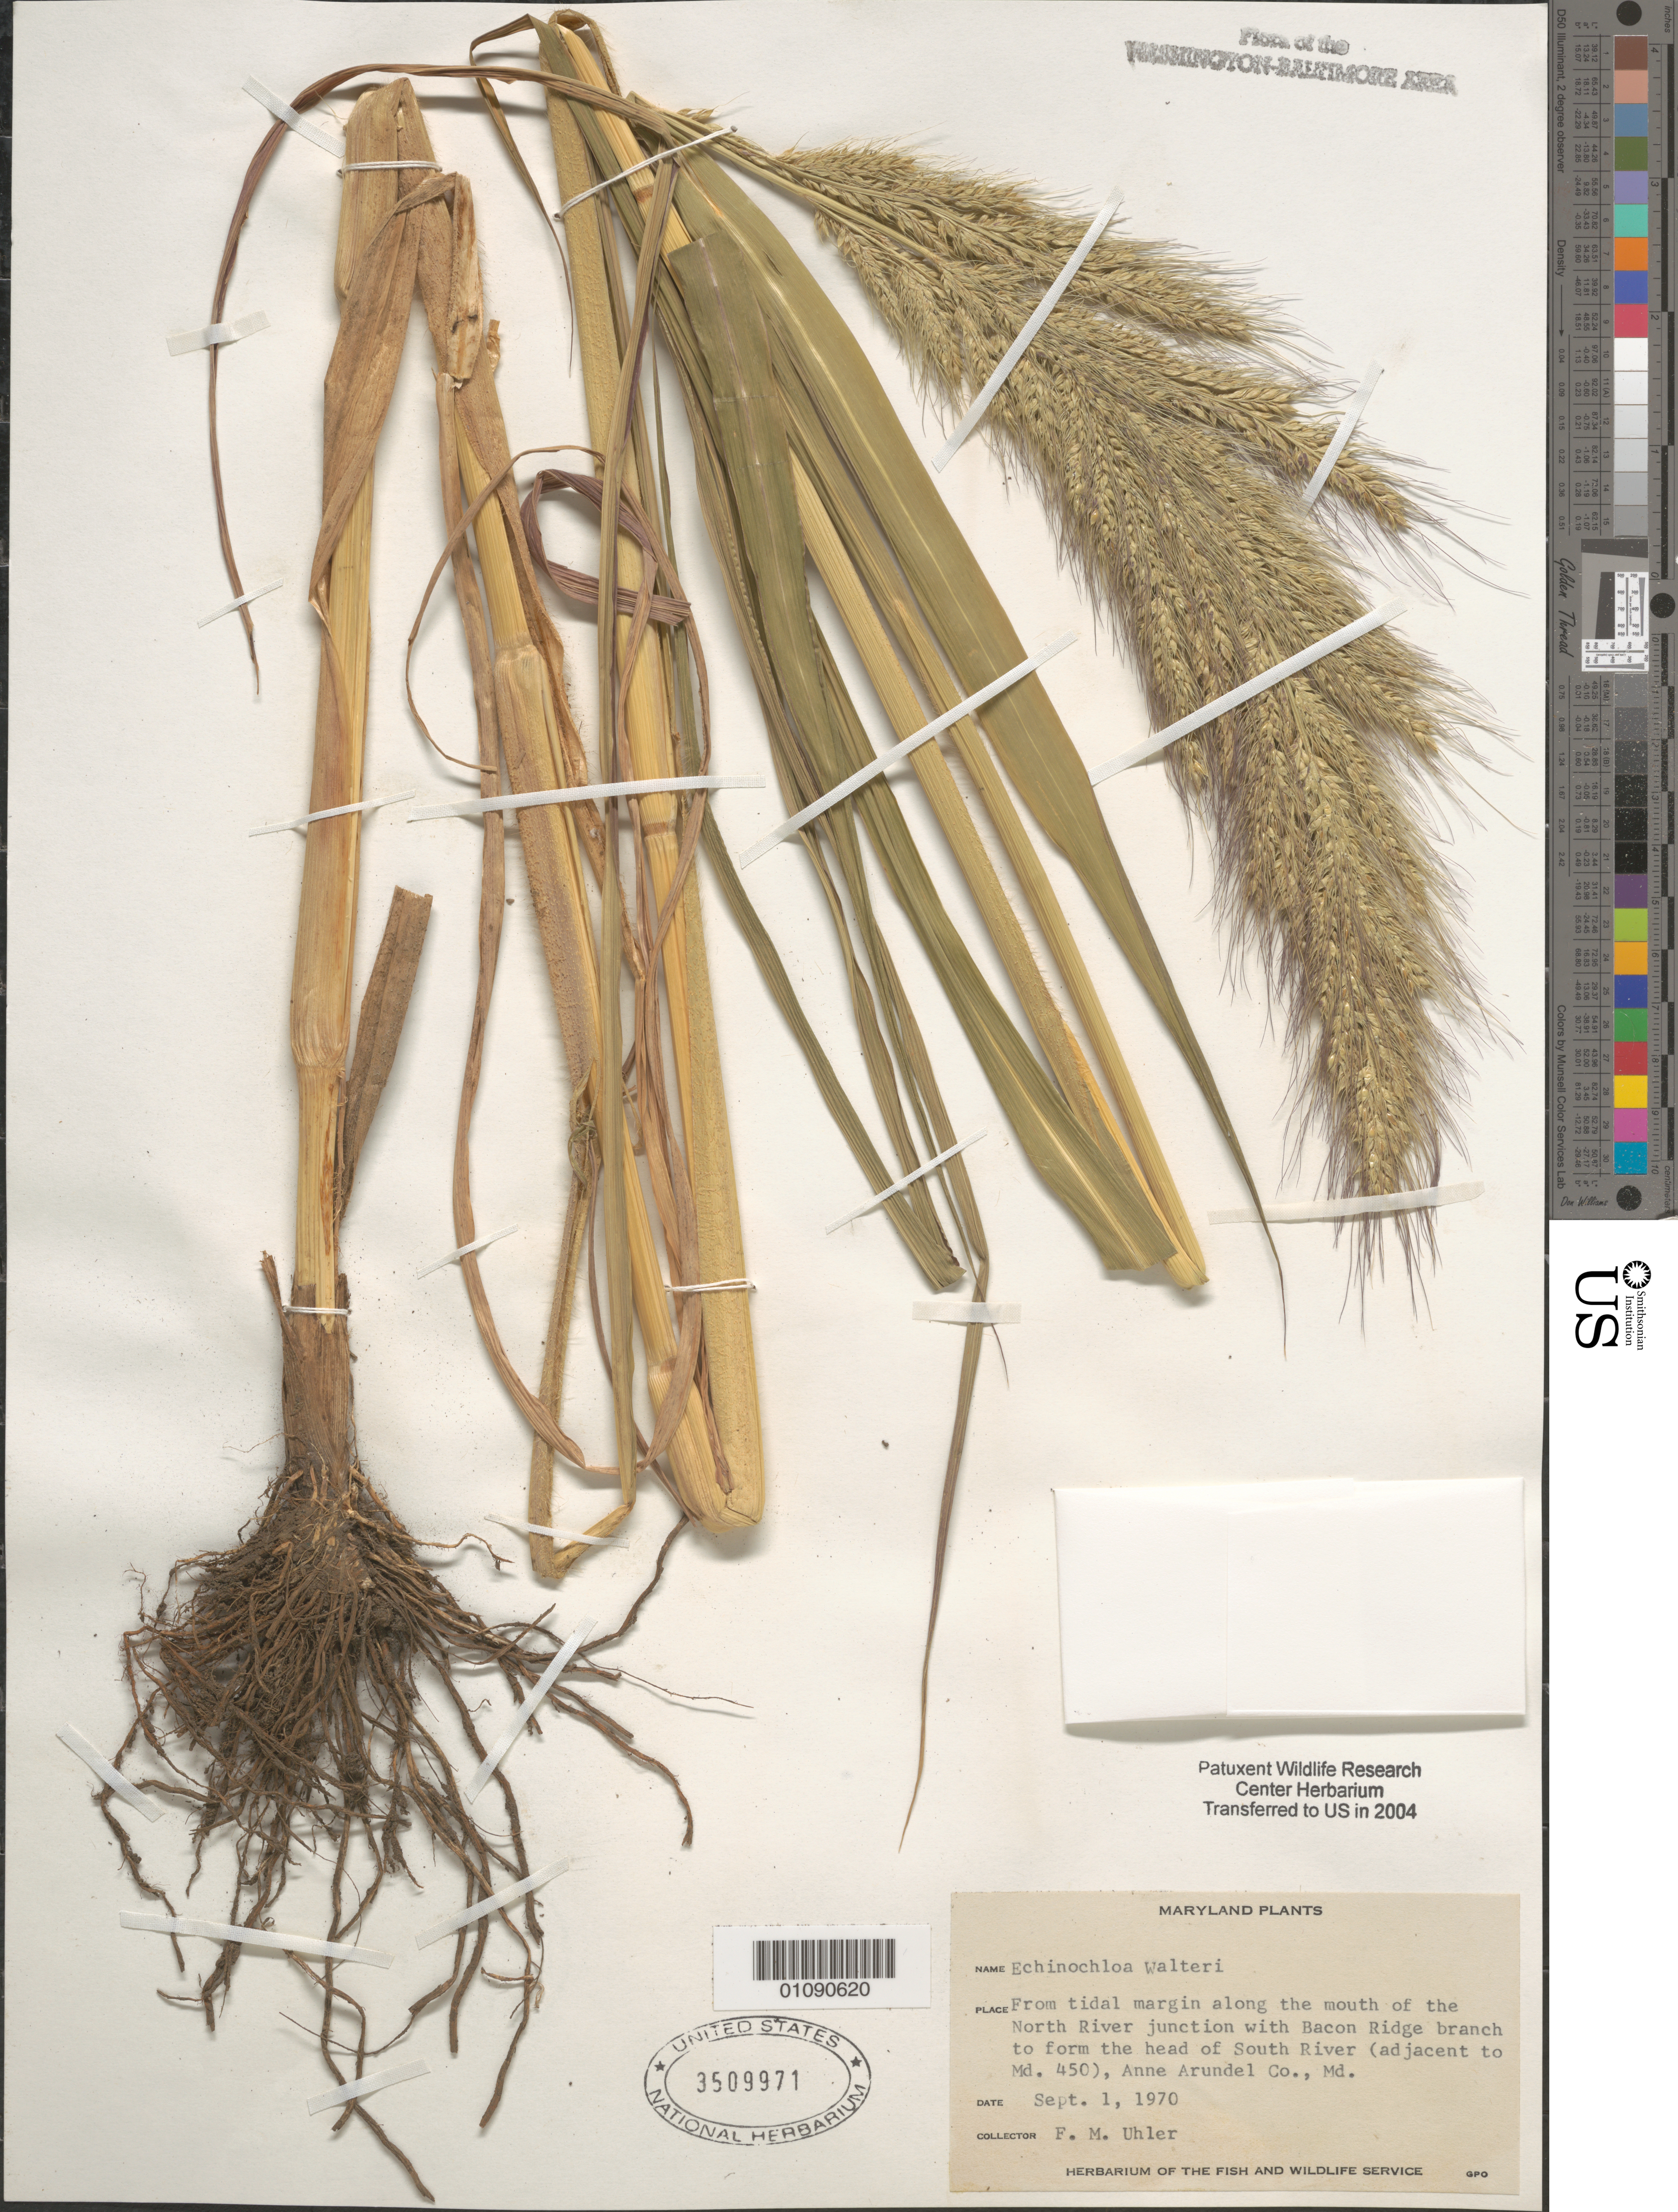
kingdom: Plantae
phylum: Tracheophyta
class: Liliopsida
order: Poales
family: Poaceae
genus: Echinochloa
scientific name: Echinochloa walteri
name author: (Pursh) A. Heller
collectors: F. M. Uhler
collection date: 1970-09-01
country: United States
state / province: Maryland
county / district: Anne Arundel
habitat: From tidal margin along the mouth of the North River junction with Bacon Ridge branch to form the head of South River (adjacent to Md. 450).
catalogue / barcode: US 3509971